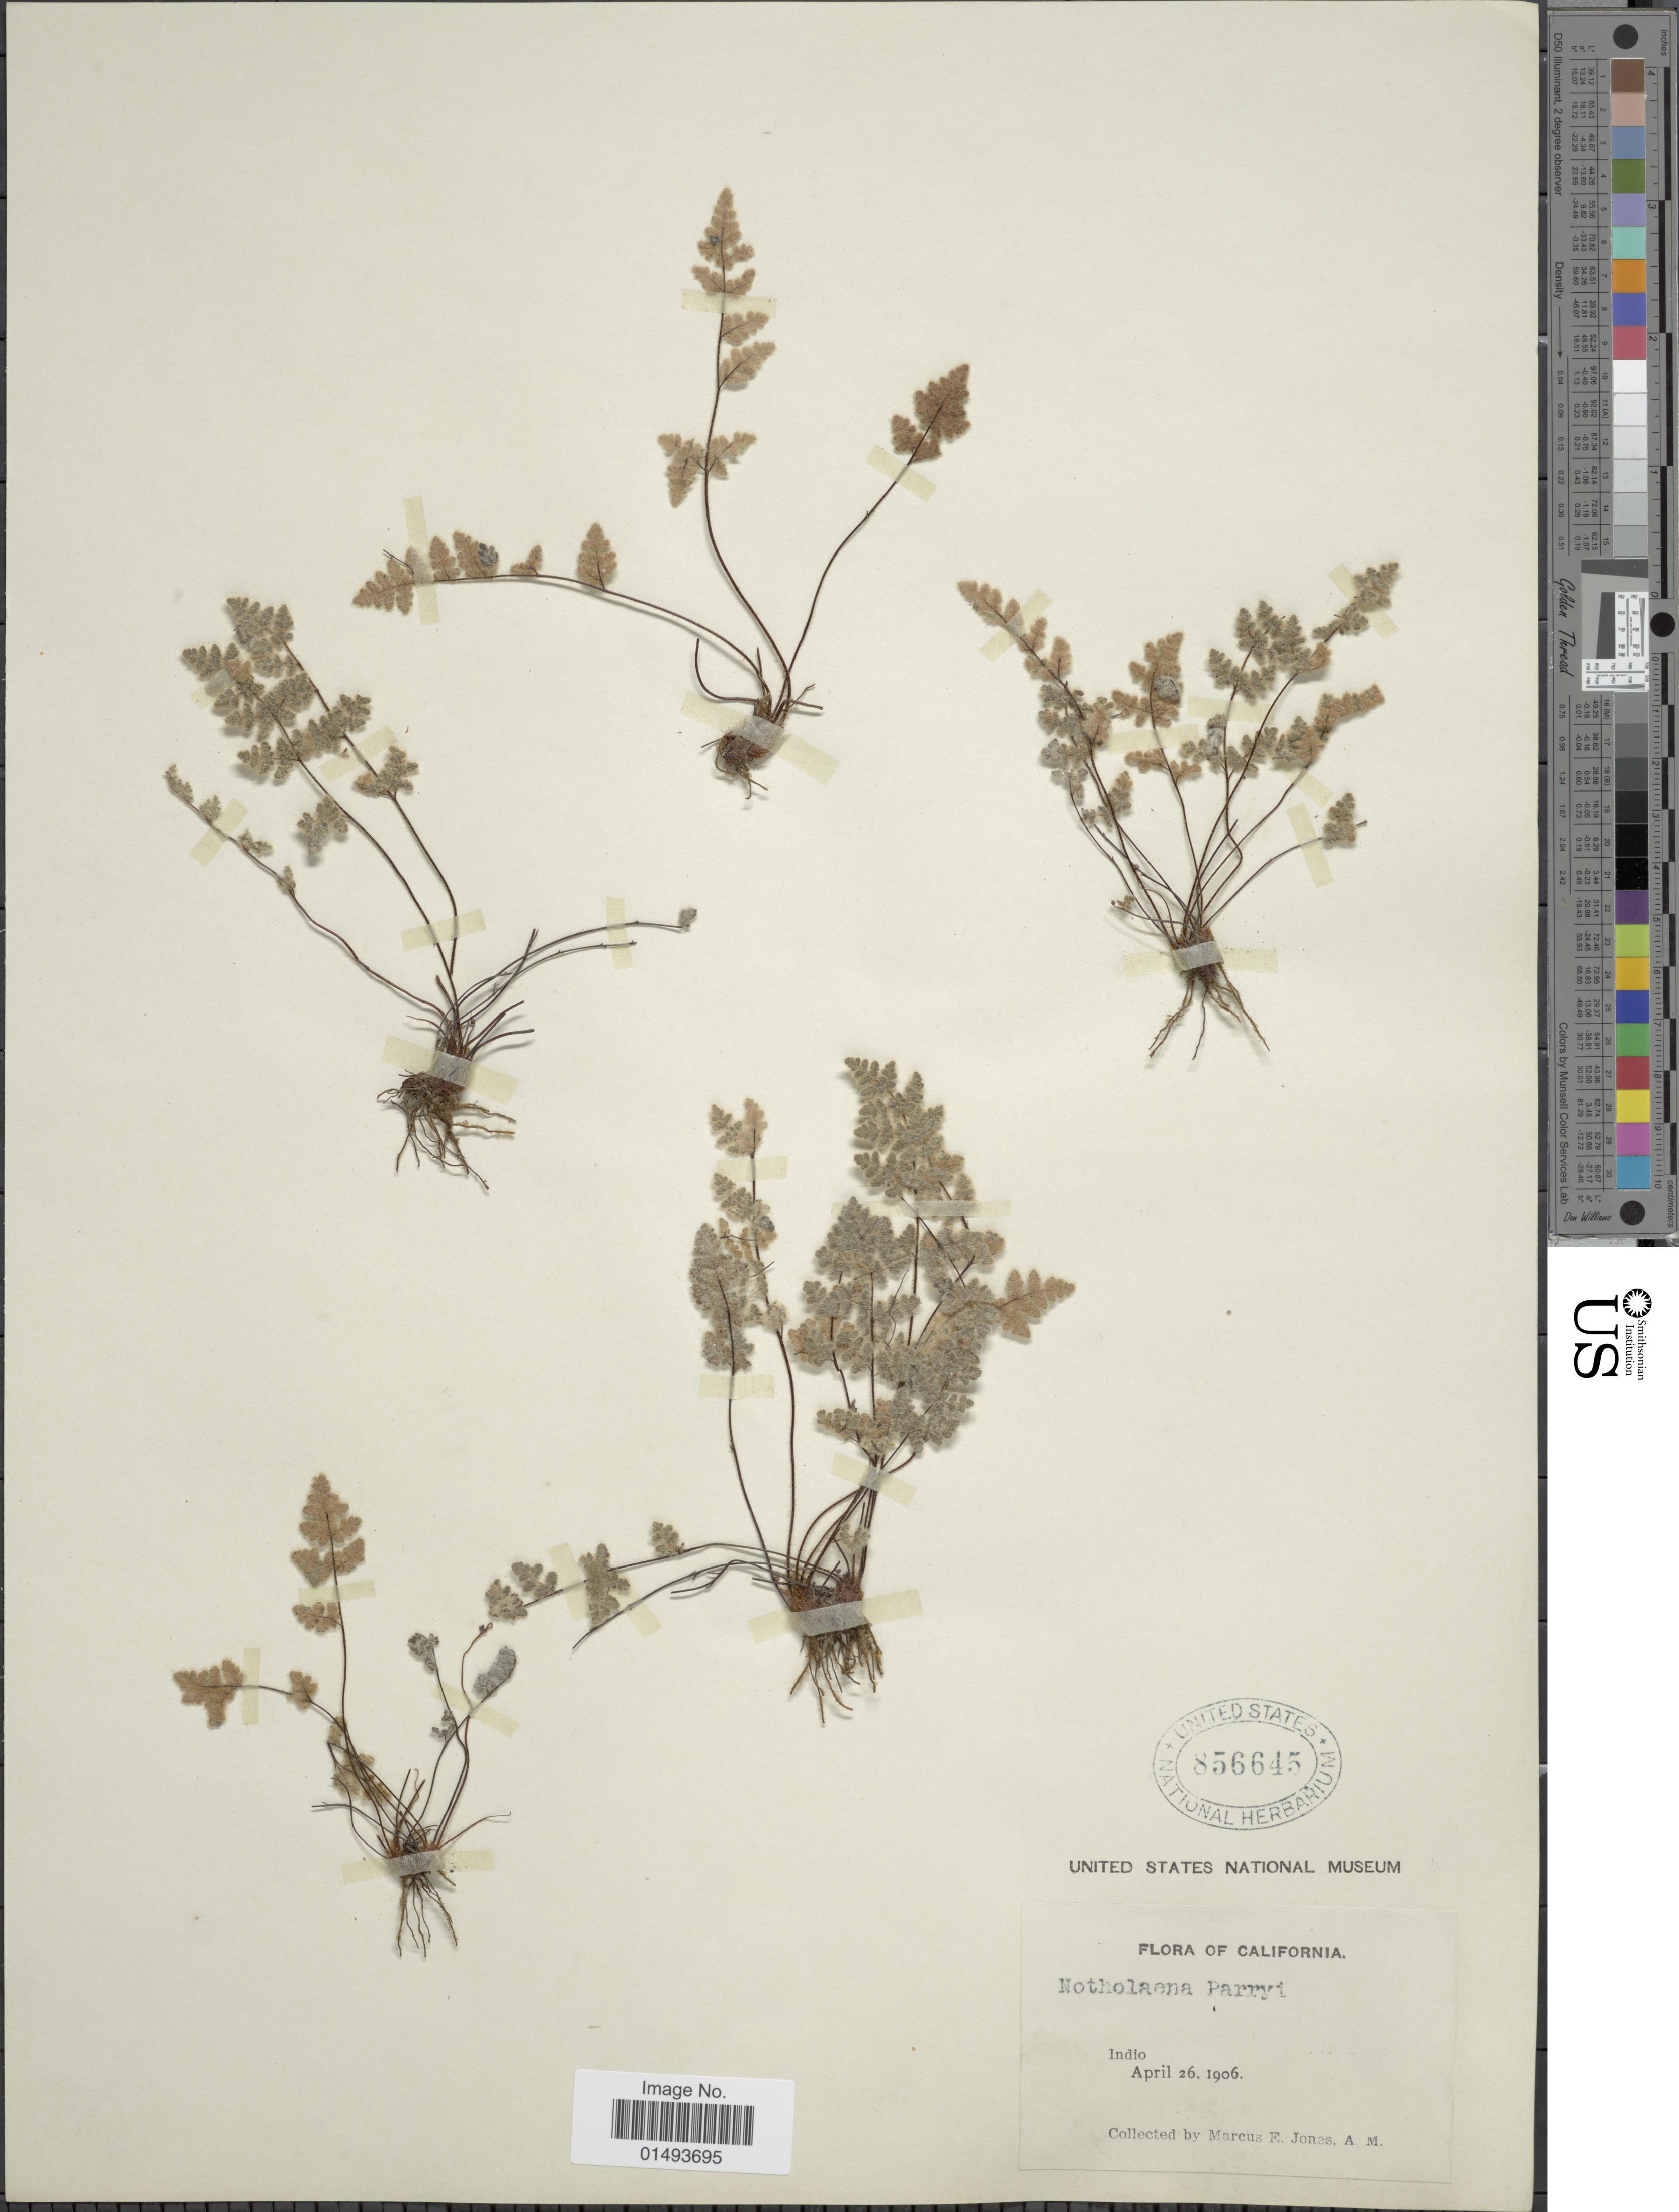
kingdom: Plantae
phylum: Tracheophyta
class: Polypodiopsida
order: Polypodiales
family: Pteridaceae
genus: Myriopteris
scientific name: Myriopteris parryi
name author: (D.C. Eaton) Grusz & Windham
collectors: M. E. Jones & A. M. Jones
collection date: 1906-04-26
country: United States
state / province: California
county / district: Riverside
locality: Indio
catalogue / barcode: US 856645